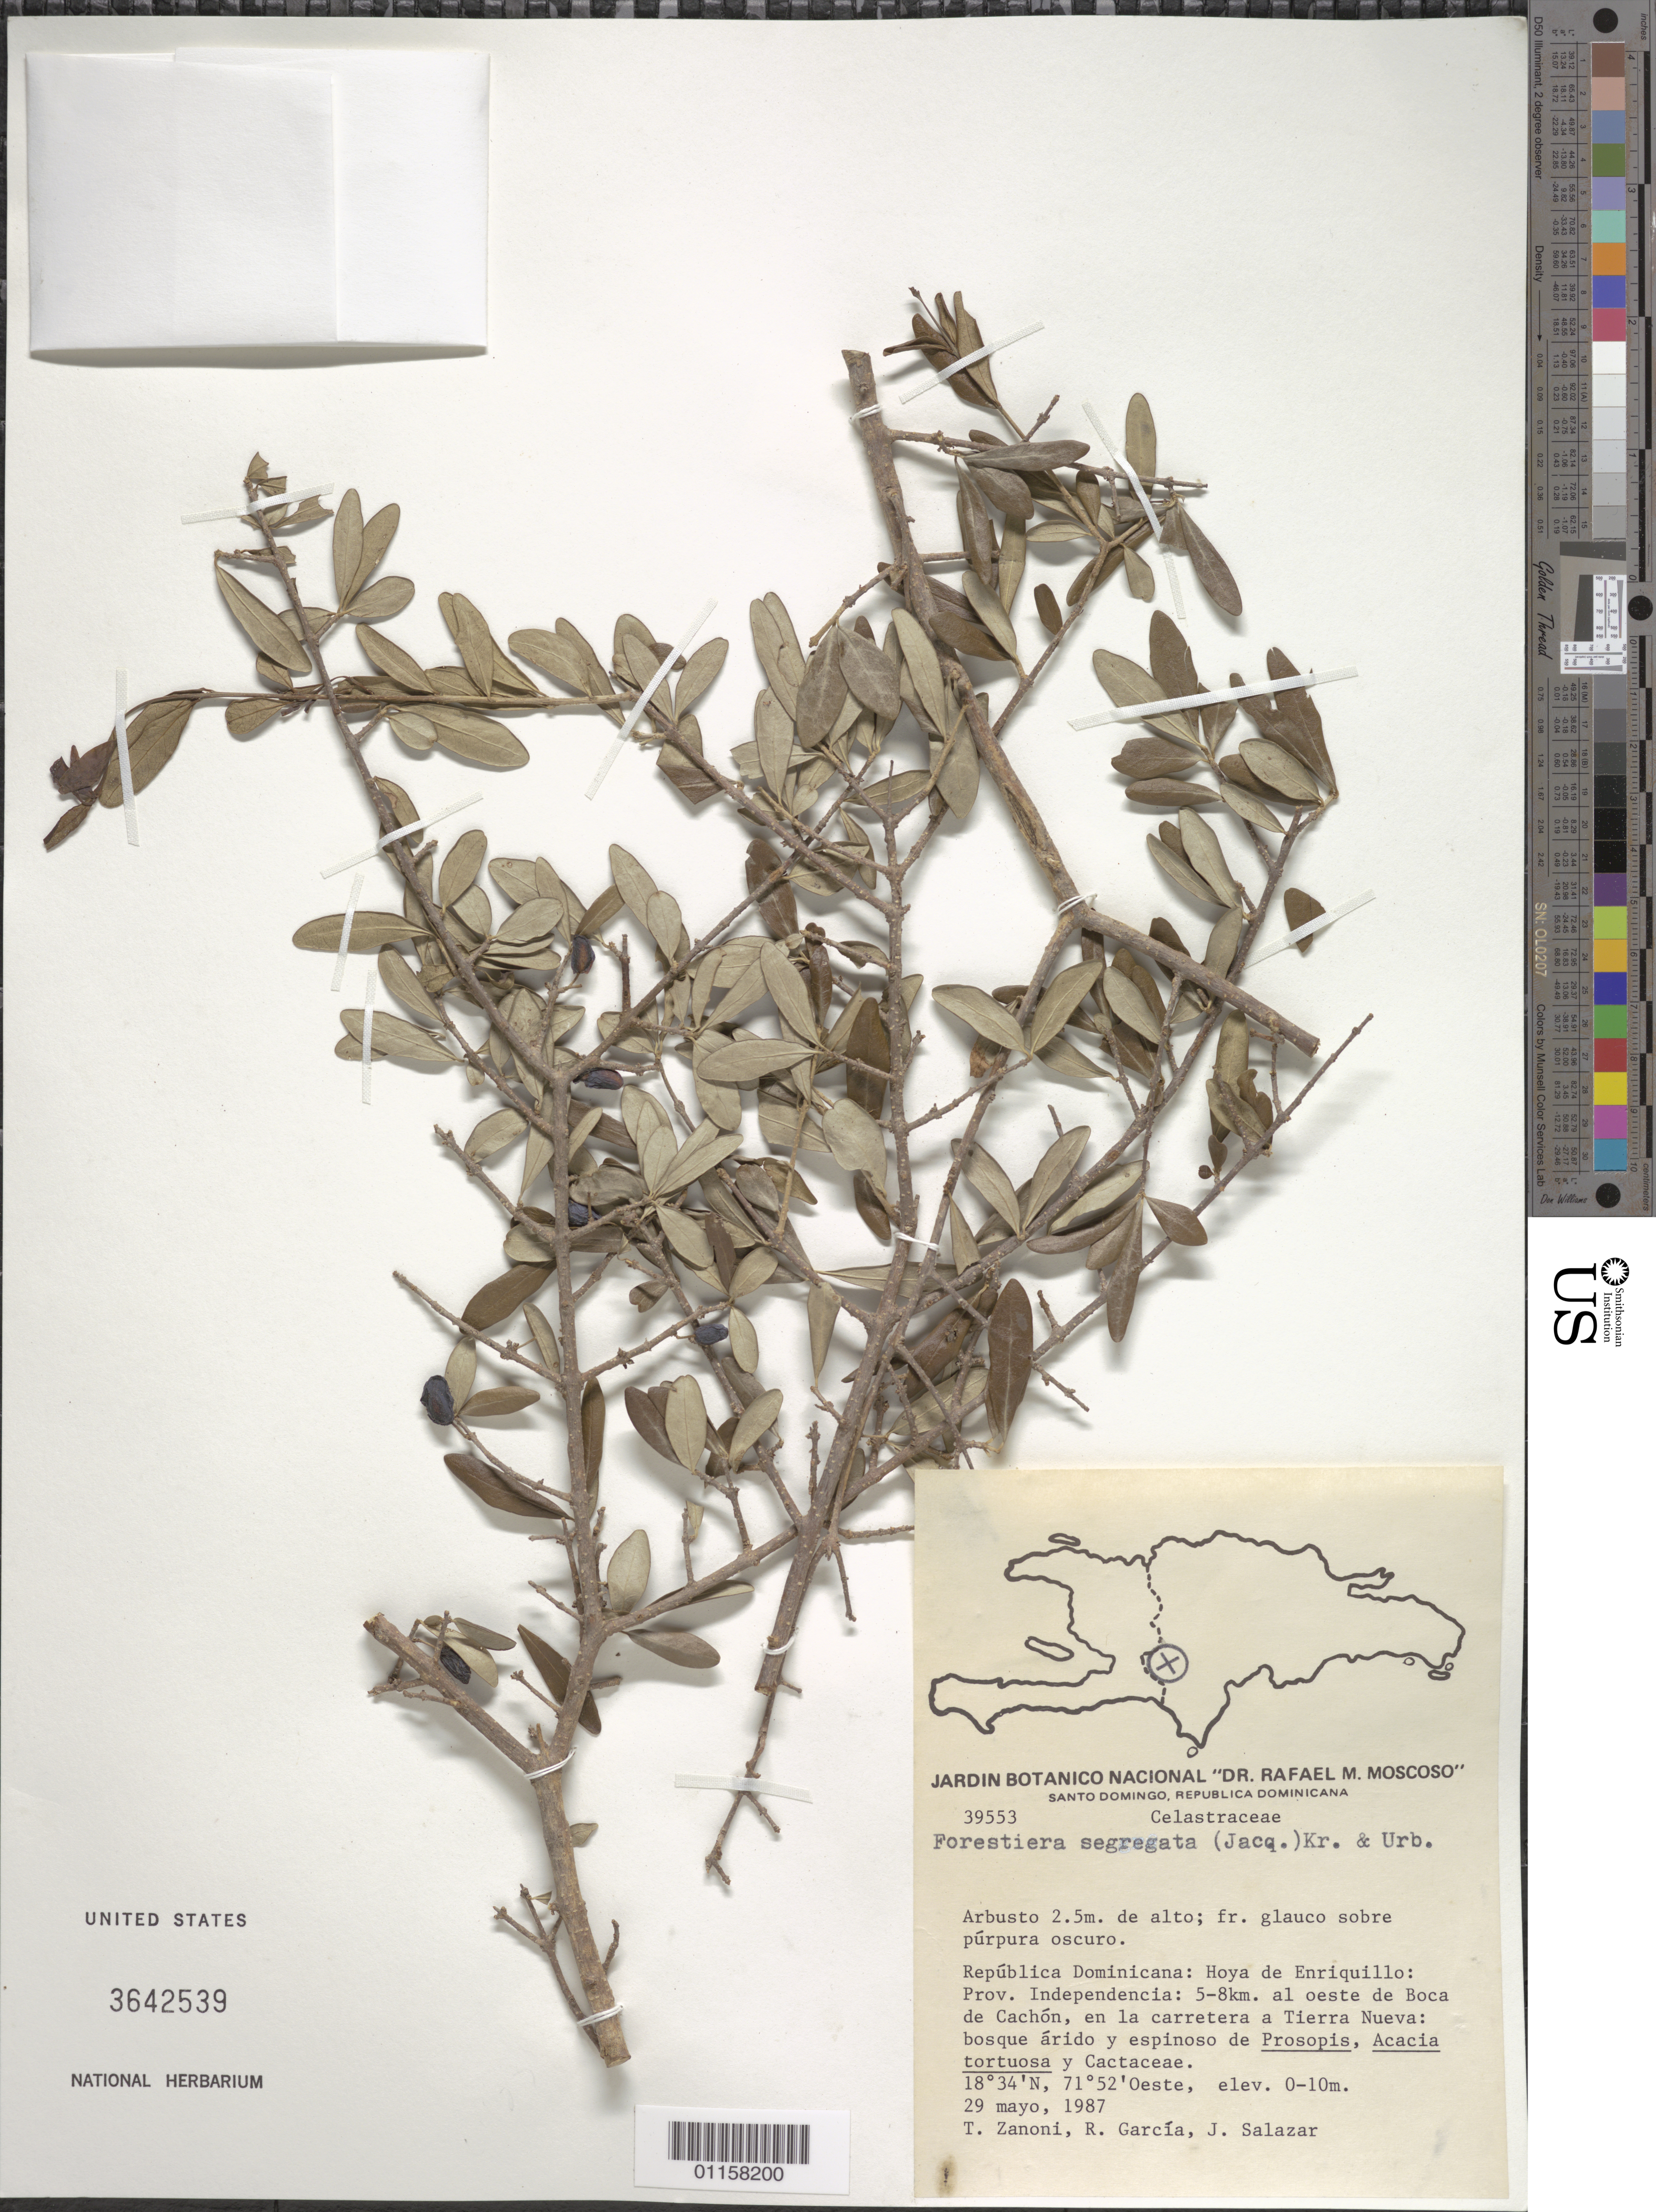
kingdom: Plantae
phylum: Tracheophyta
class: Magnoliopsida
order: Lamiales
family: Oleaceae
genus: Forestiera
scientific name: Forestiera segregata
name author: (Jacq.) Krug & Urb.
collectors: T. A. Zanoni, R. G. García & J. Salazar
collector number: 39553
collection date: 1987-05-29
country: Dominican Republic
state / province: Independencia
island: Hispaniola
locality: Hoya de Enriquillo, 5-8 km al oeste de Boca de Cachón, en la carretera a Tierra Nueva.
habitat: Bosque árido y espinoso de Prosopis, Acacia tortuosa y Cactaceae.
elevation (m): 0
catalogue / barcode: US 3642539